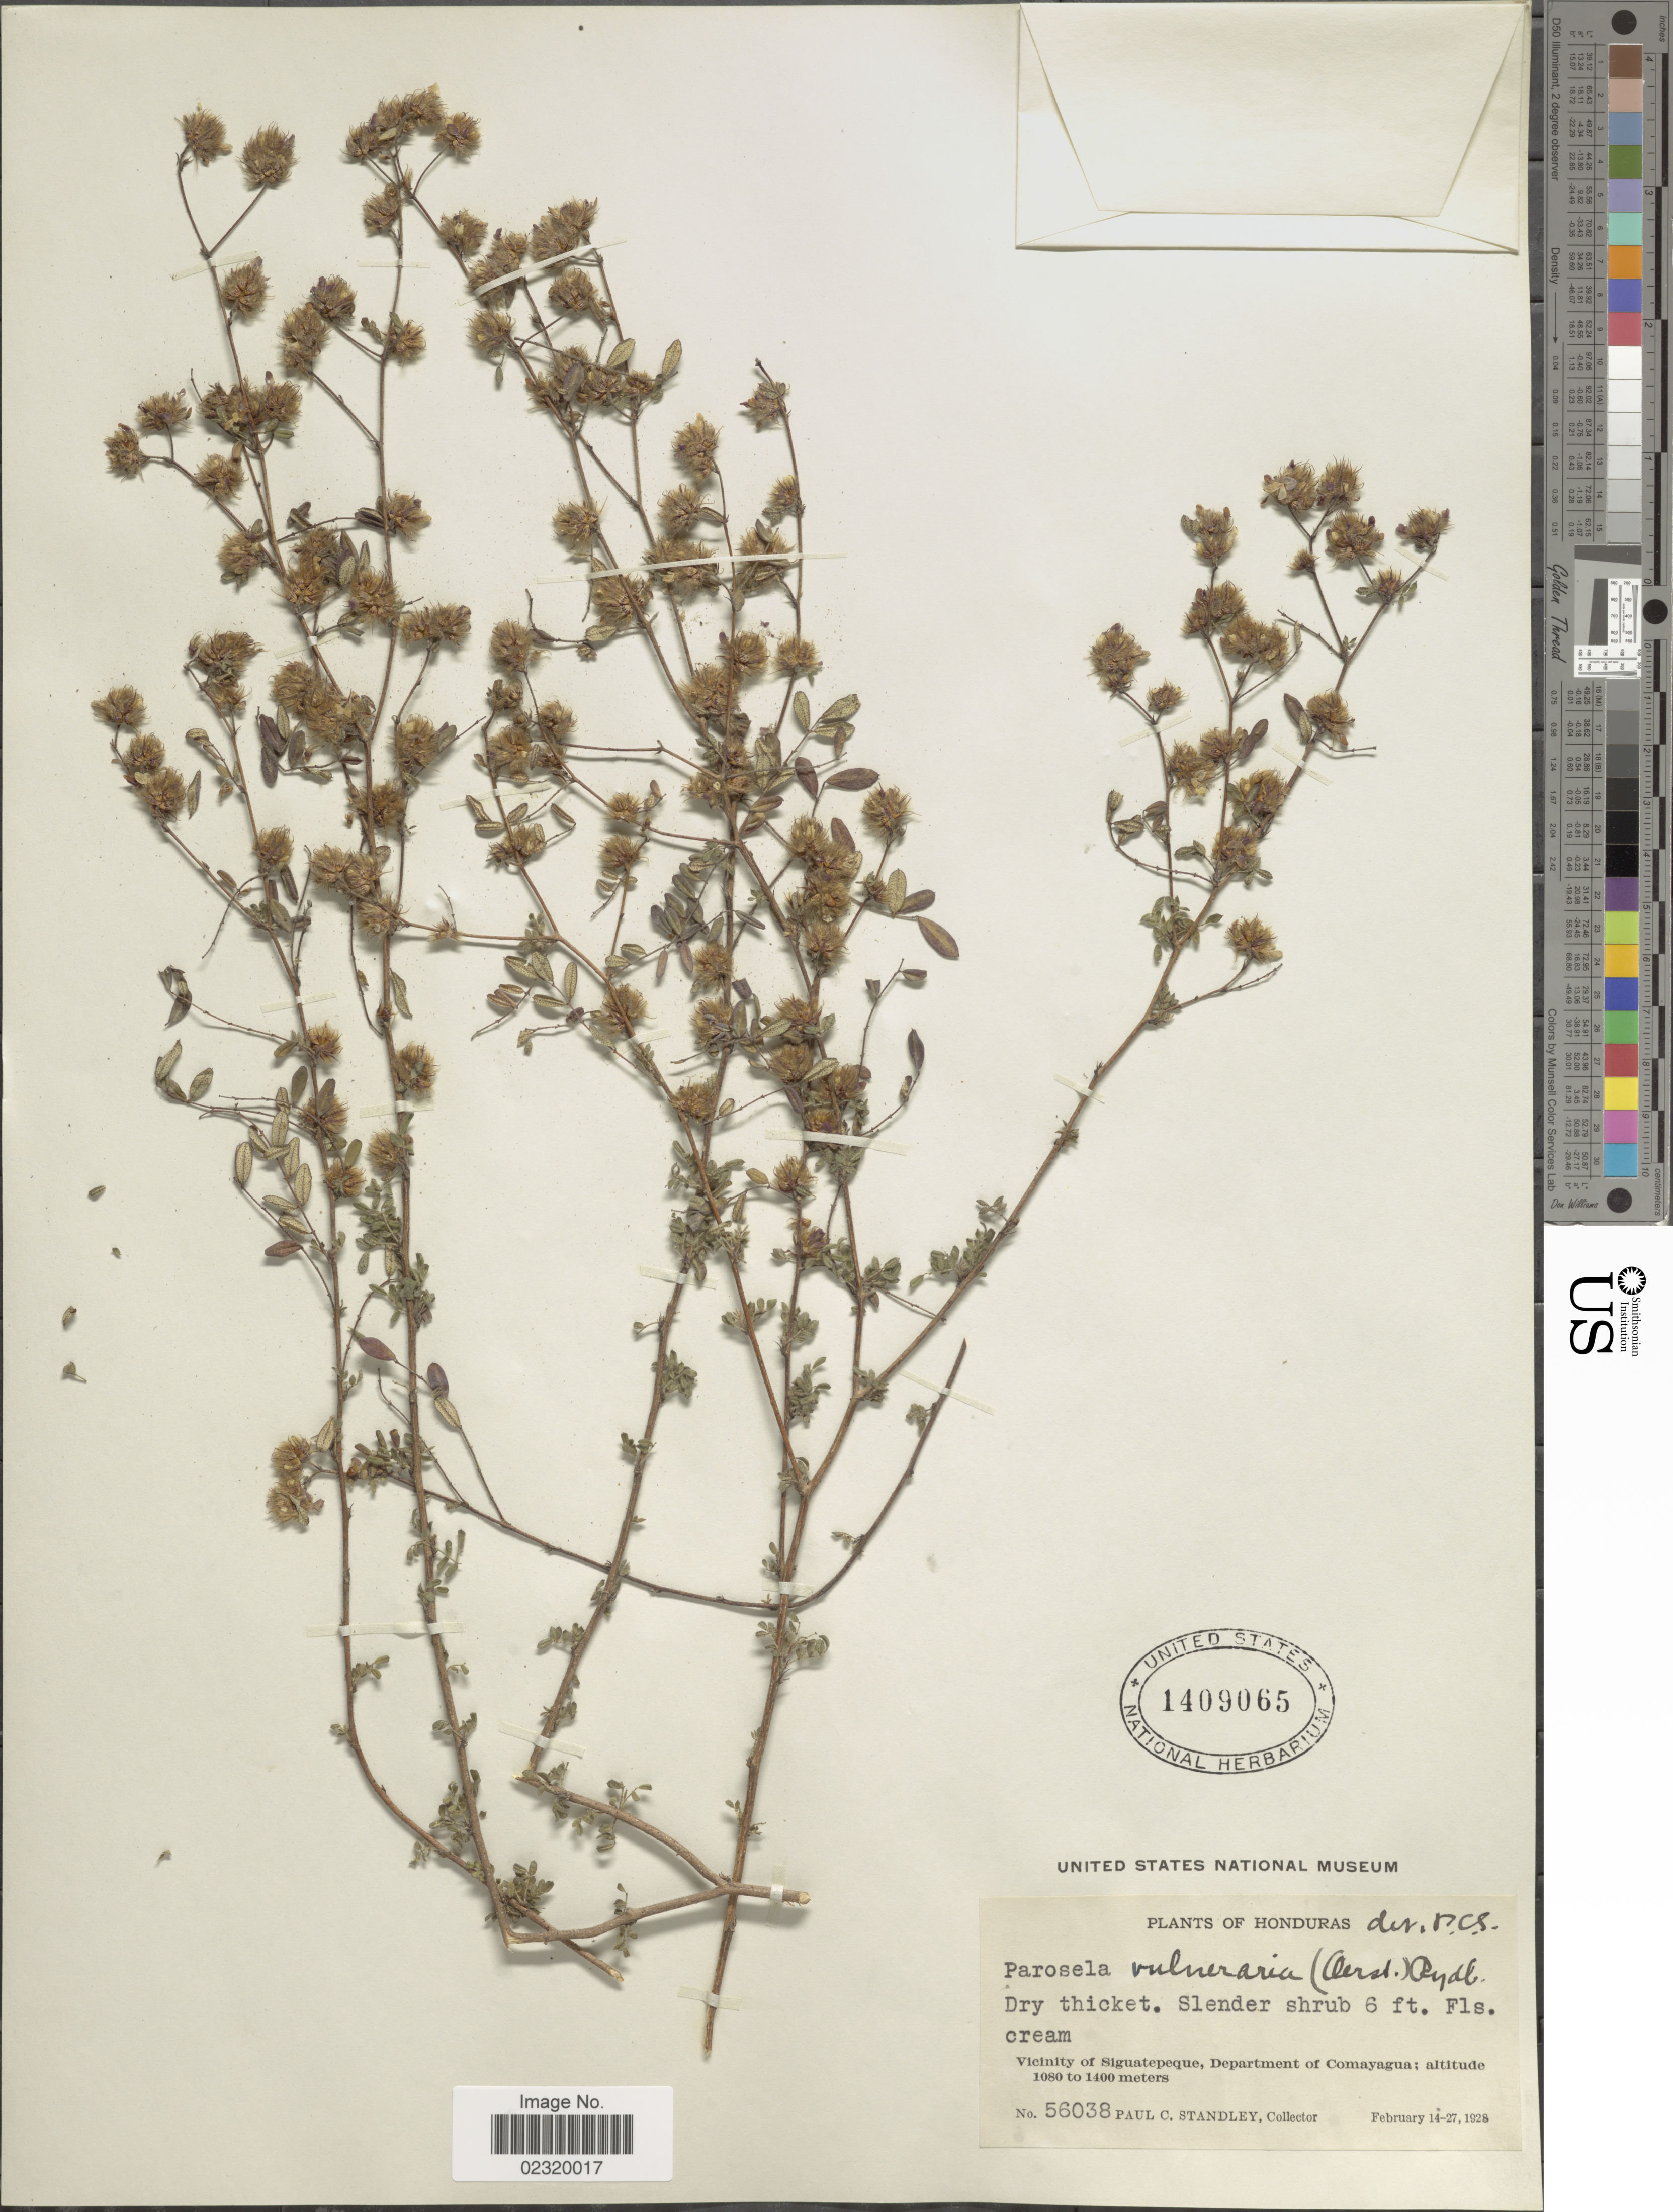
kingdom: Plantae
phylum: Tracheophyta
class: Magnoliopsida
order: Fabales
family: Fabaceae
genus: Dalea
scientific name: Dalea scandens var. vulneraria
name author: (Oerst.) Barneby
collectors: P. C. Standley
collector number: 56038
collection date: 1928-02-14/1928-02-27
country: Honduras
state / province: Comayagua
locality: Vicinity of Siguatepeque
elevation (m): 1080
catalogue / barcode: US 1409065